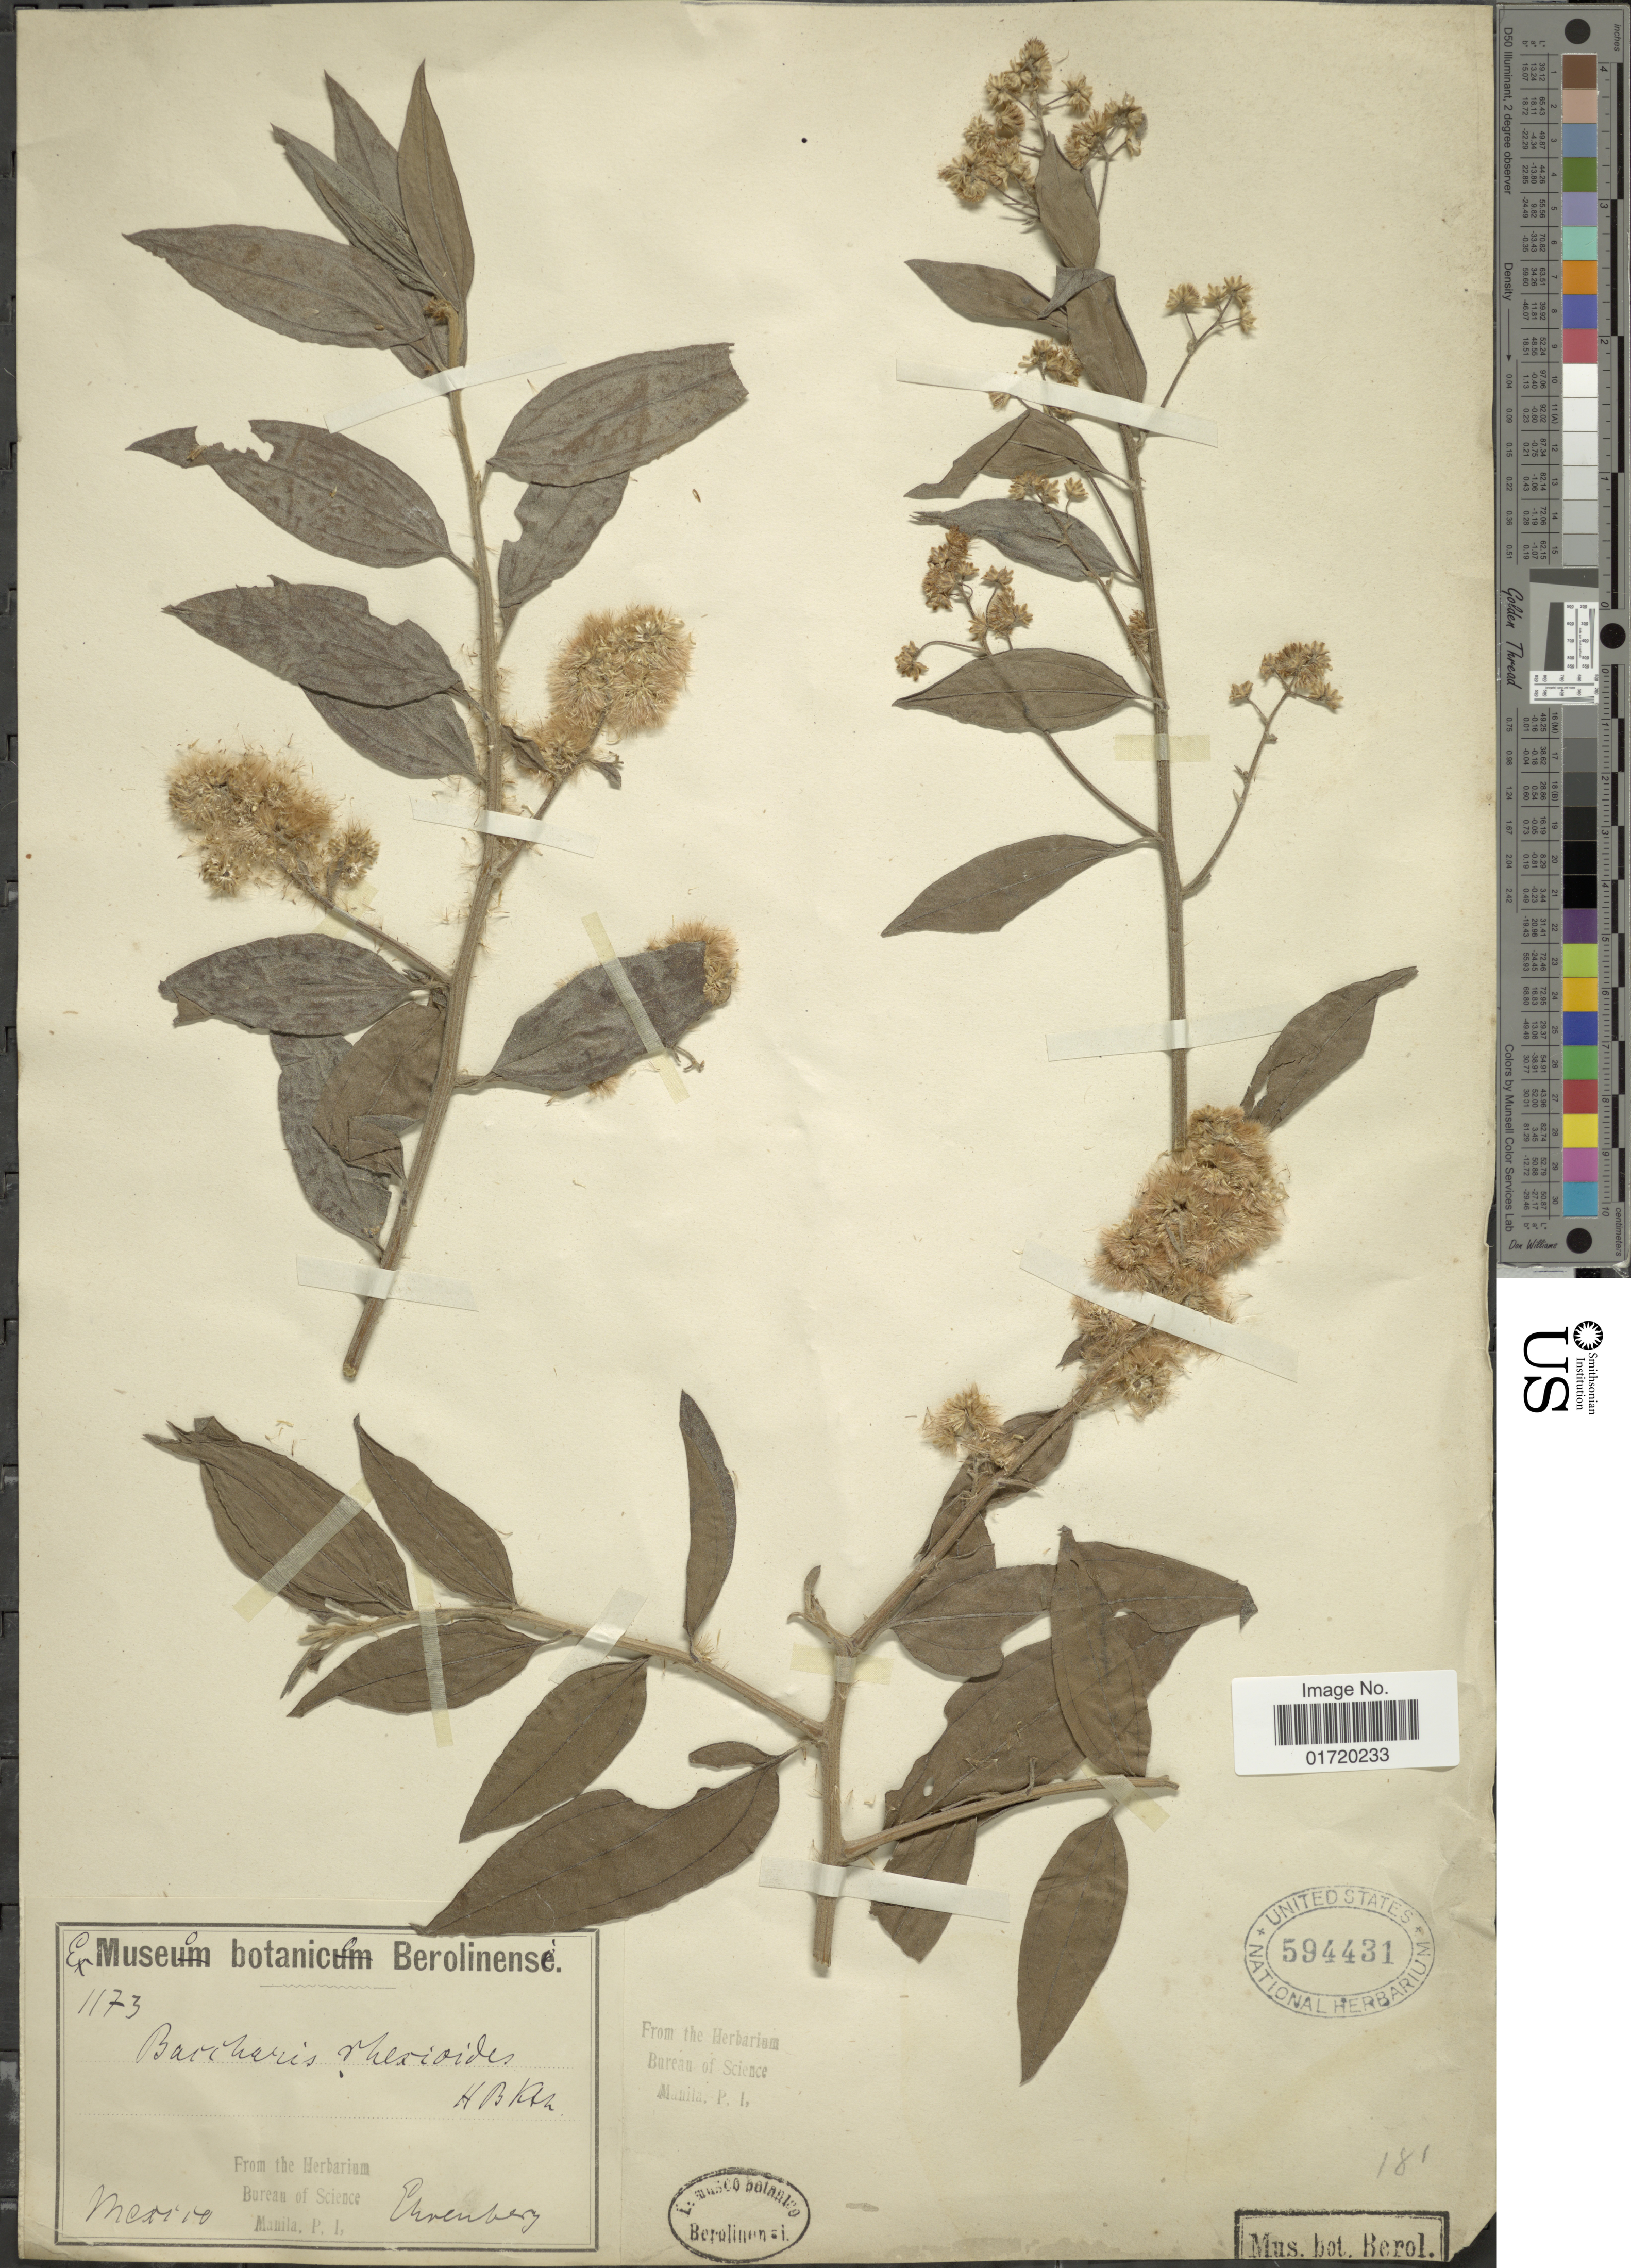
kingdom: Plantae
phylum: Tracheophyta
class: Magnoliopsida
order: Asterales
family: Asteraceae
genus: Baccharis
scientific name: Baccharis trinervis var. rhexioides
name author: (Kunth) Baker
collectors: -. Ehrenberg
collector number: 1173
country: Mexico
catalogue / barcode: US 594431